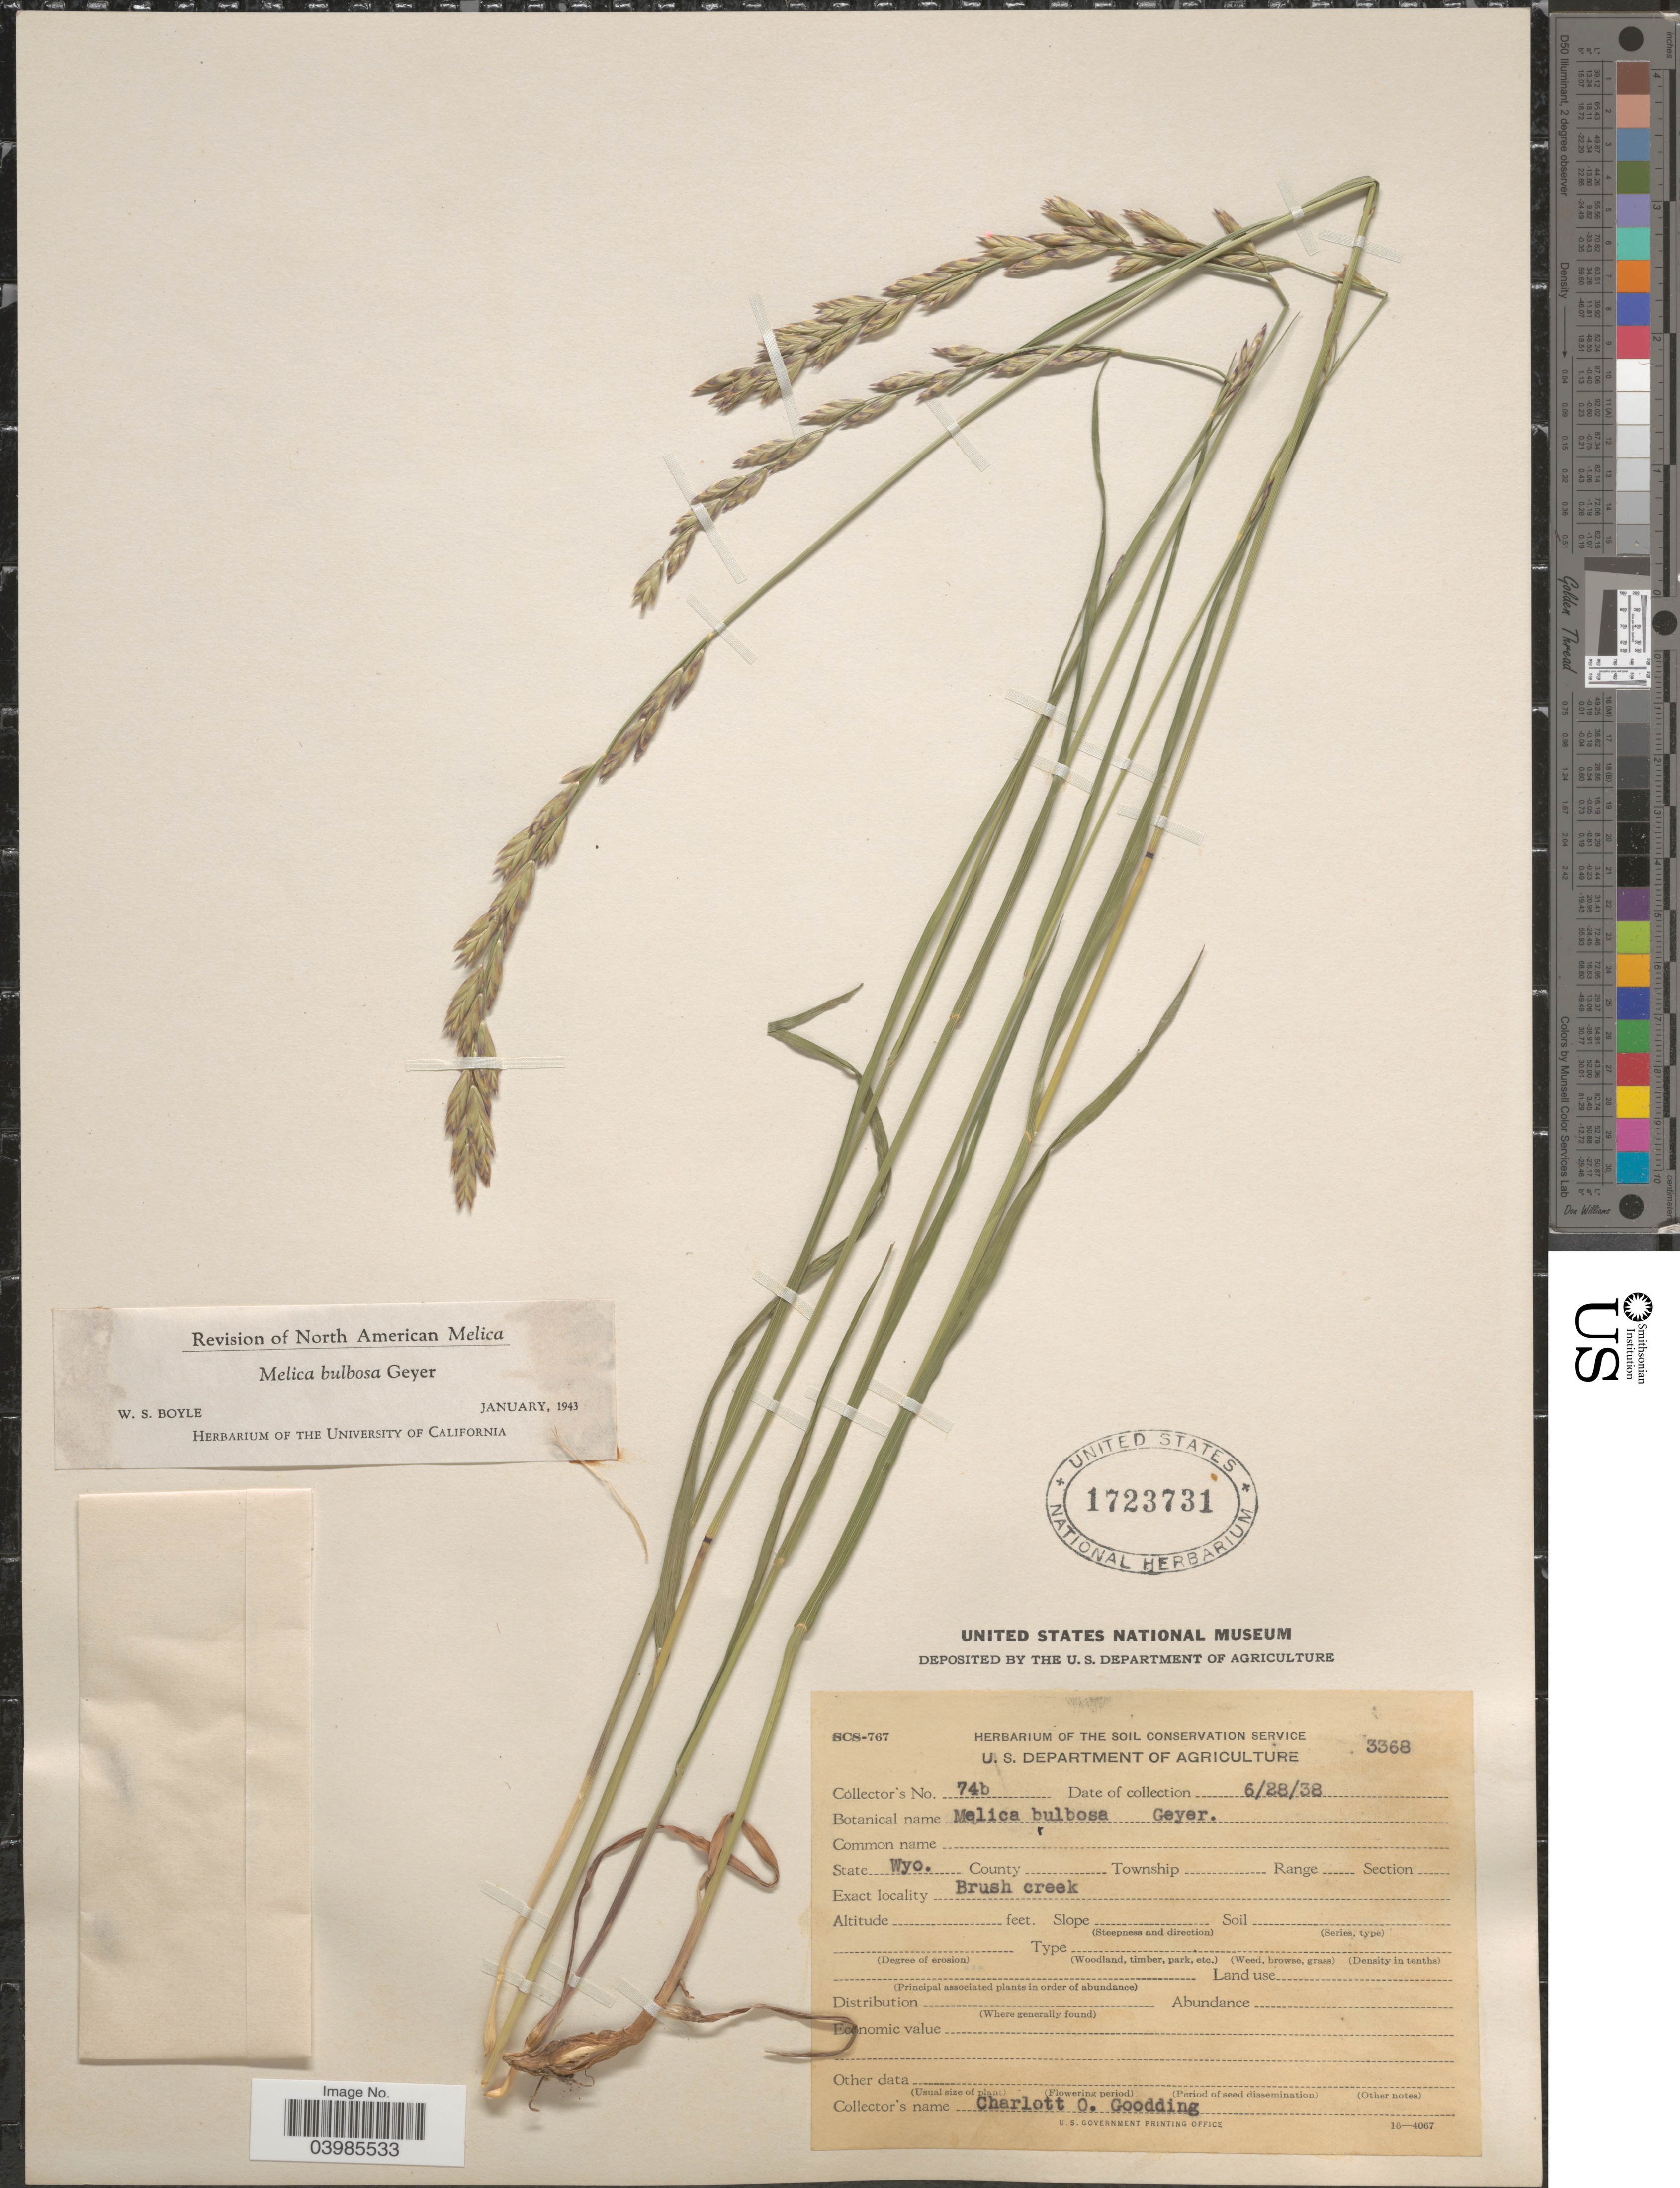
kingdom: Plantae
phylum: Tracheophyta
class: Liliopsida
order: Poales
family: Poaceae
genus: Melica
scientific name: Melica bulbosa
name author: Geyer ex Porter & J.M. Coult.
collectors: C. Goodding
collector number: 74b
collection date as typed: Transcribed d/m/y: 28/6/38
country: United States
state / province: Wyoming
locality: Brush creek.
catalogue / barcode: US 1723731